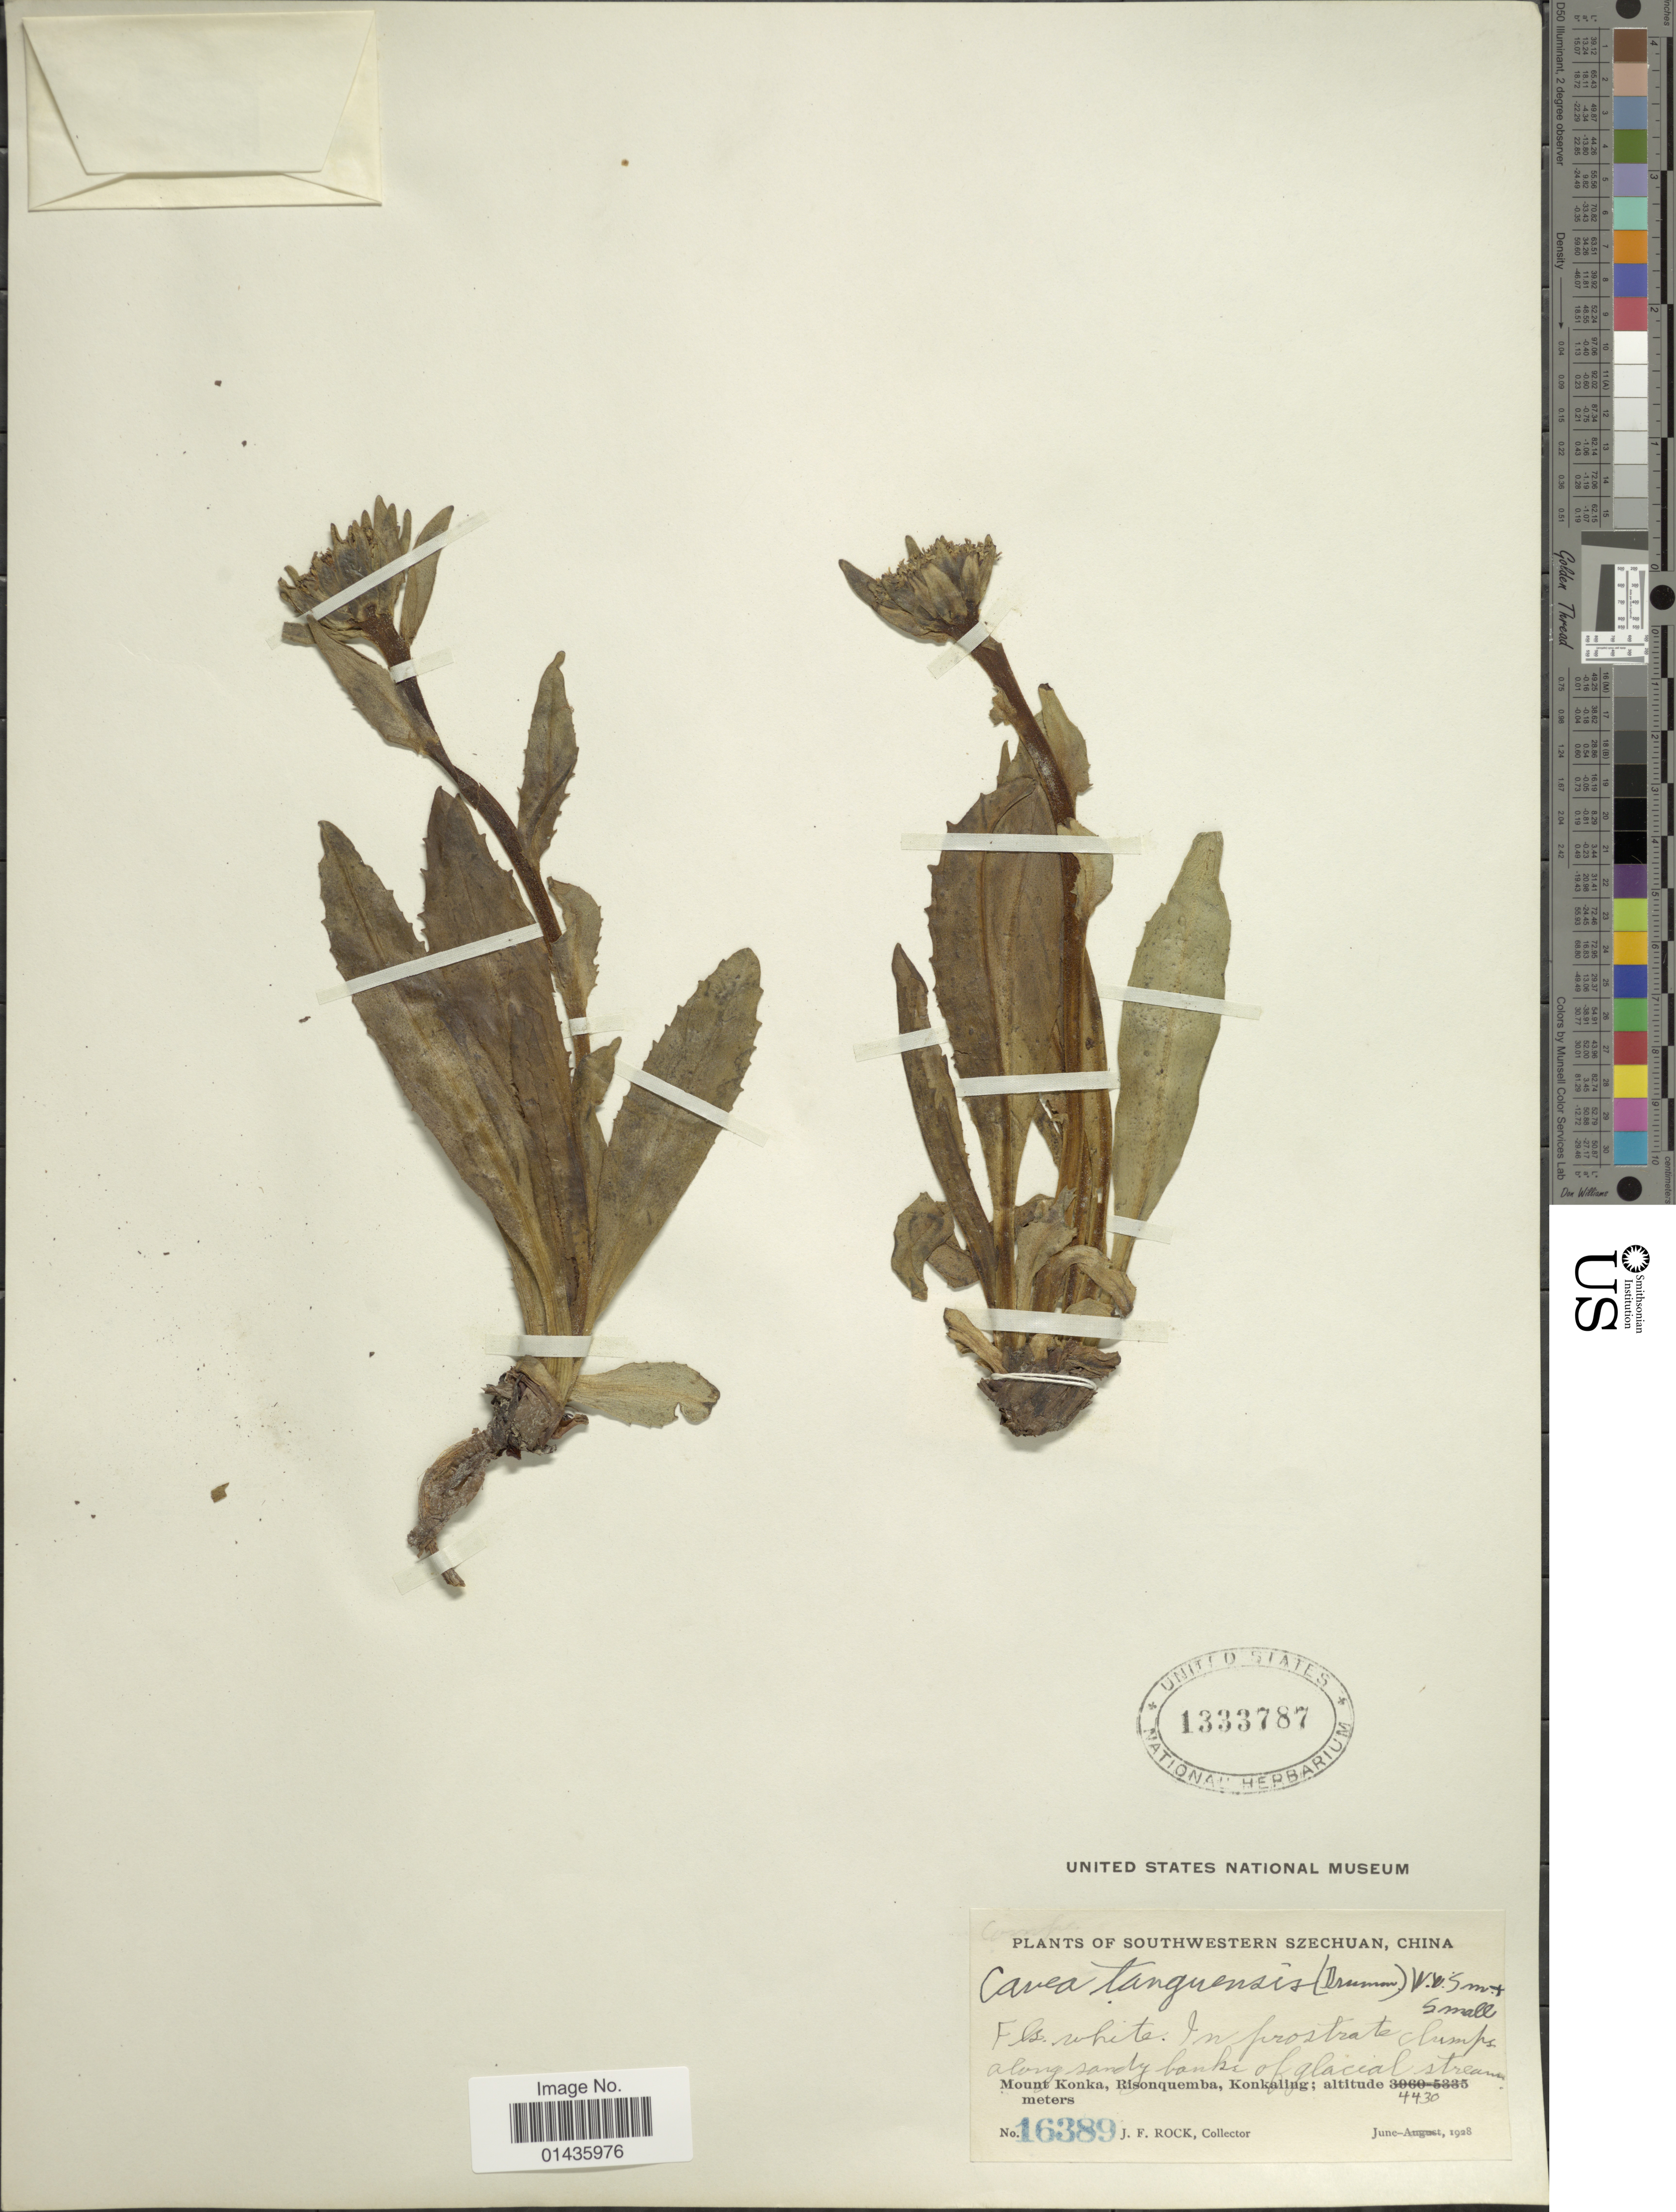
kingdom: Plantae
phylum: Tracheophyta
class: Magnoliopsida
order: Asterales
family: Asteraceae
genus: Cavea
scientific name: Cavea tanguensis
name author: (J.R. Drumm) W.W. Sm. & J. Small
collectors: J. Rock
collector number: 16389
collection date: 1928-06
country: China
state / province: Sichuan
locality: Southwestern Szechwan, Mount Konka, Risonquemba, Konkaling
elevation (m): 4430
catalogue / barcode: US 1333787